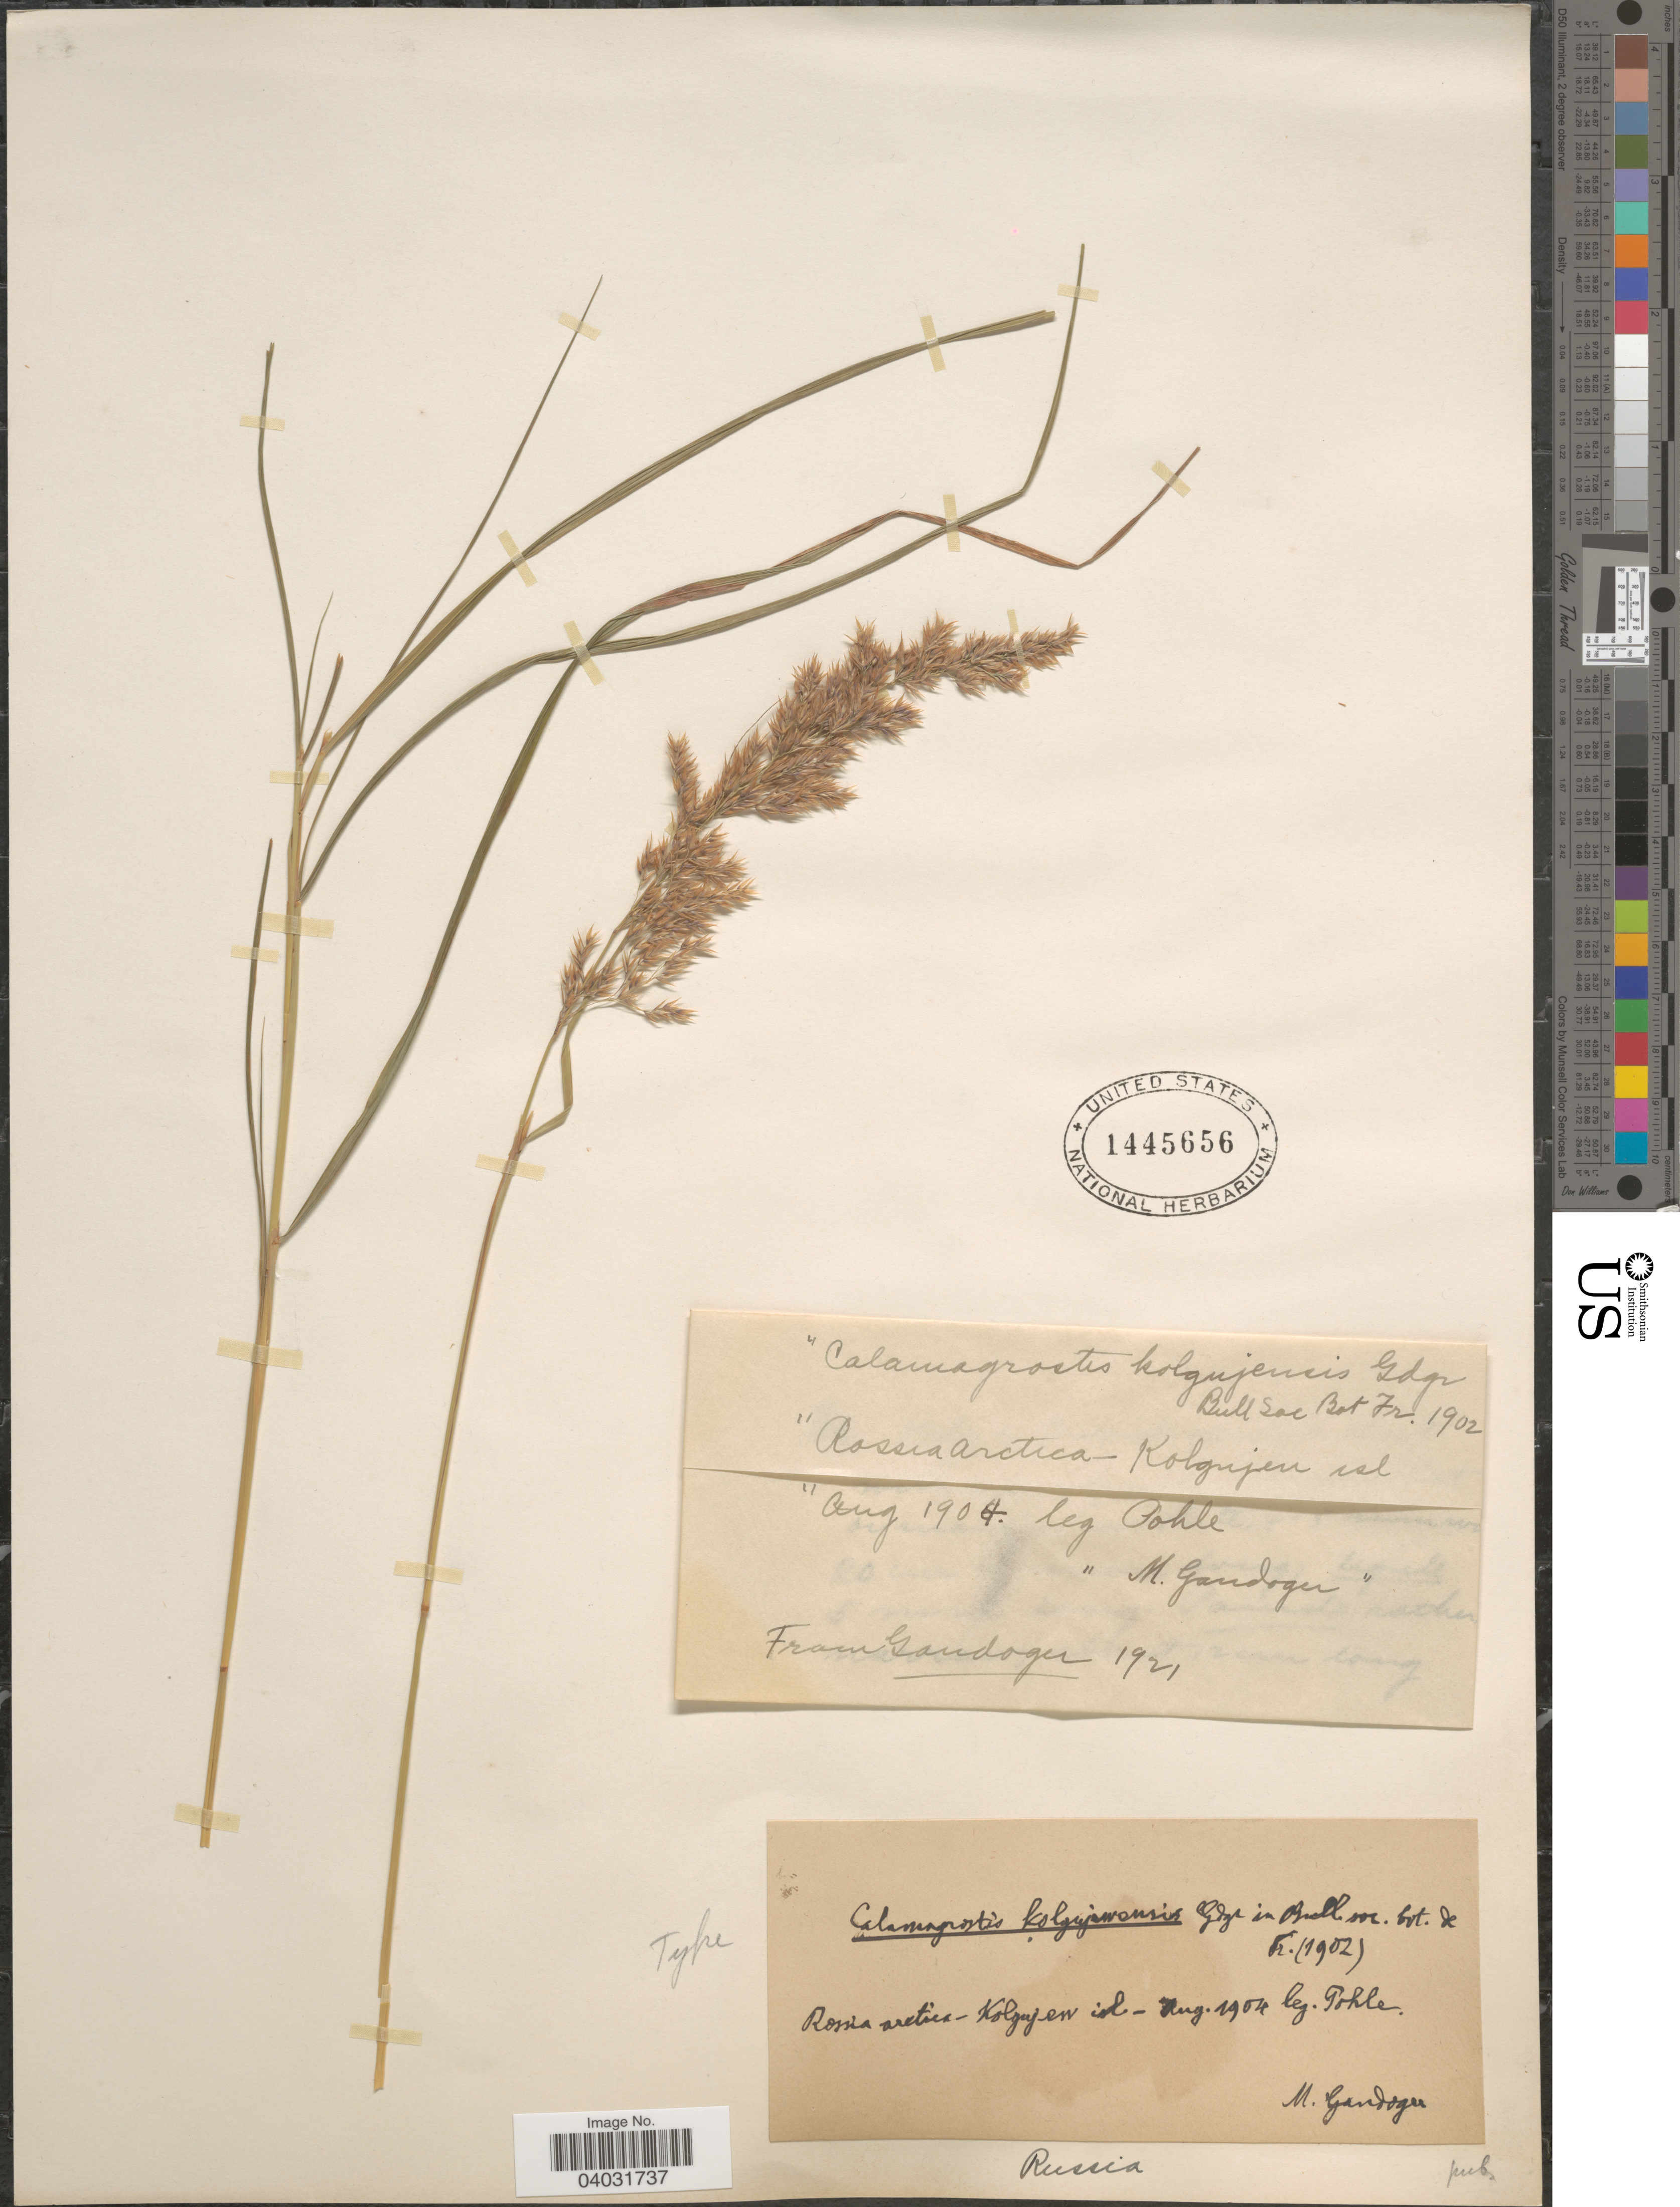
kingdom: Plantae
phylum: Tracheophyta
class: Liliopsida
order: Poales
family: Poaceae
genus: Calamagrostis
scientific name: Calamagrostis sp.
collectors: Pohle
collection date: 1904-08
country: Russian Federation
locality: Rossia arctica - Kolgujew isl. Russia.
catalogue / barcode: US 1445656